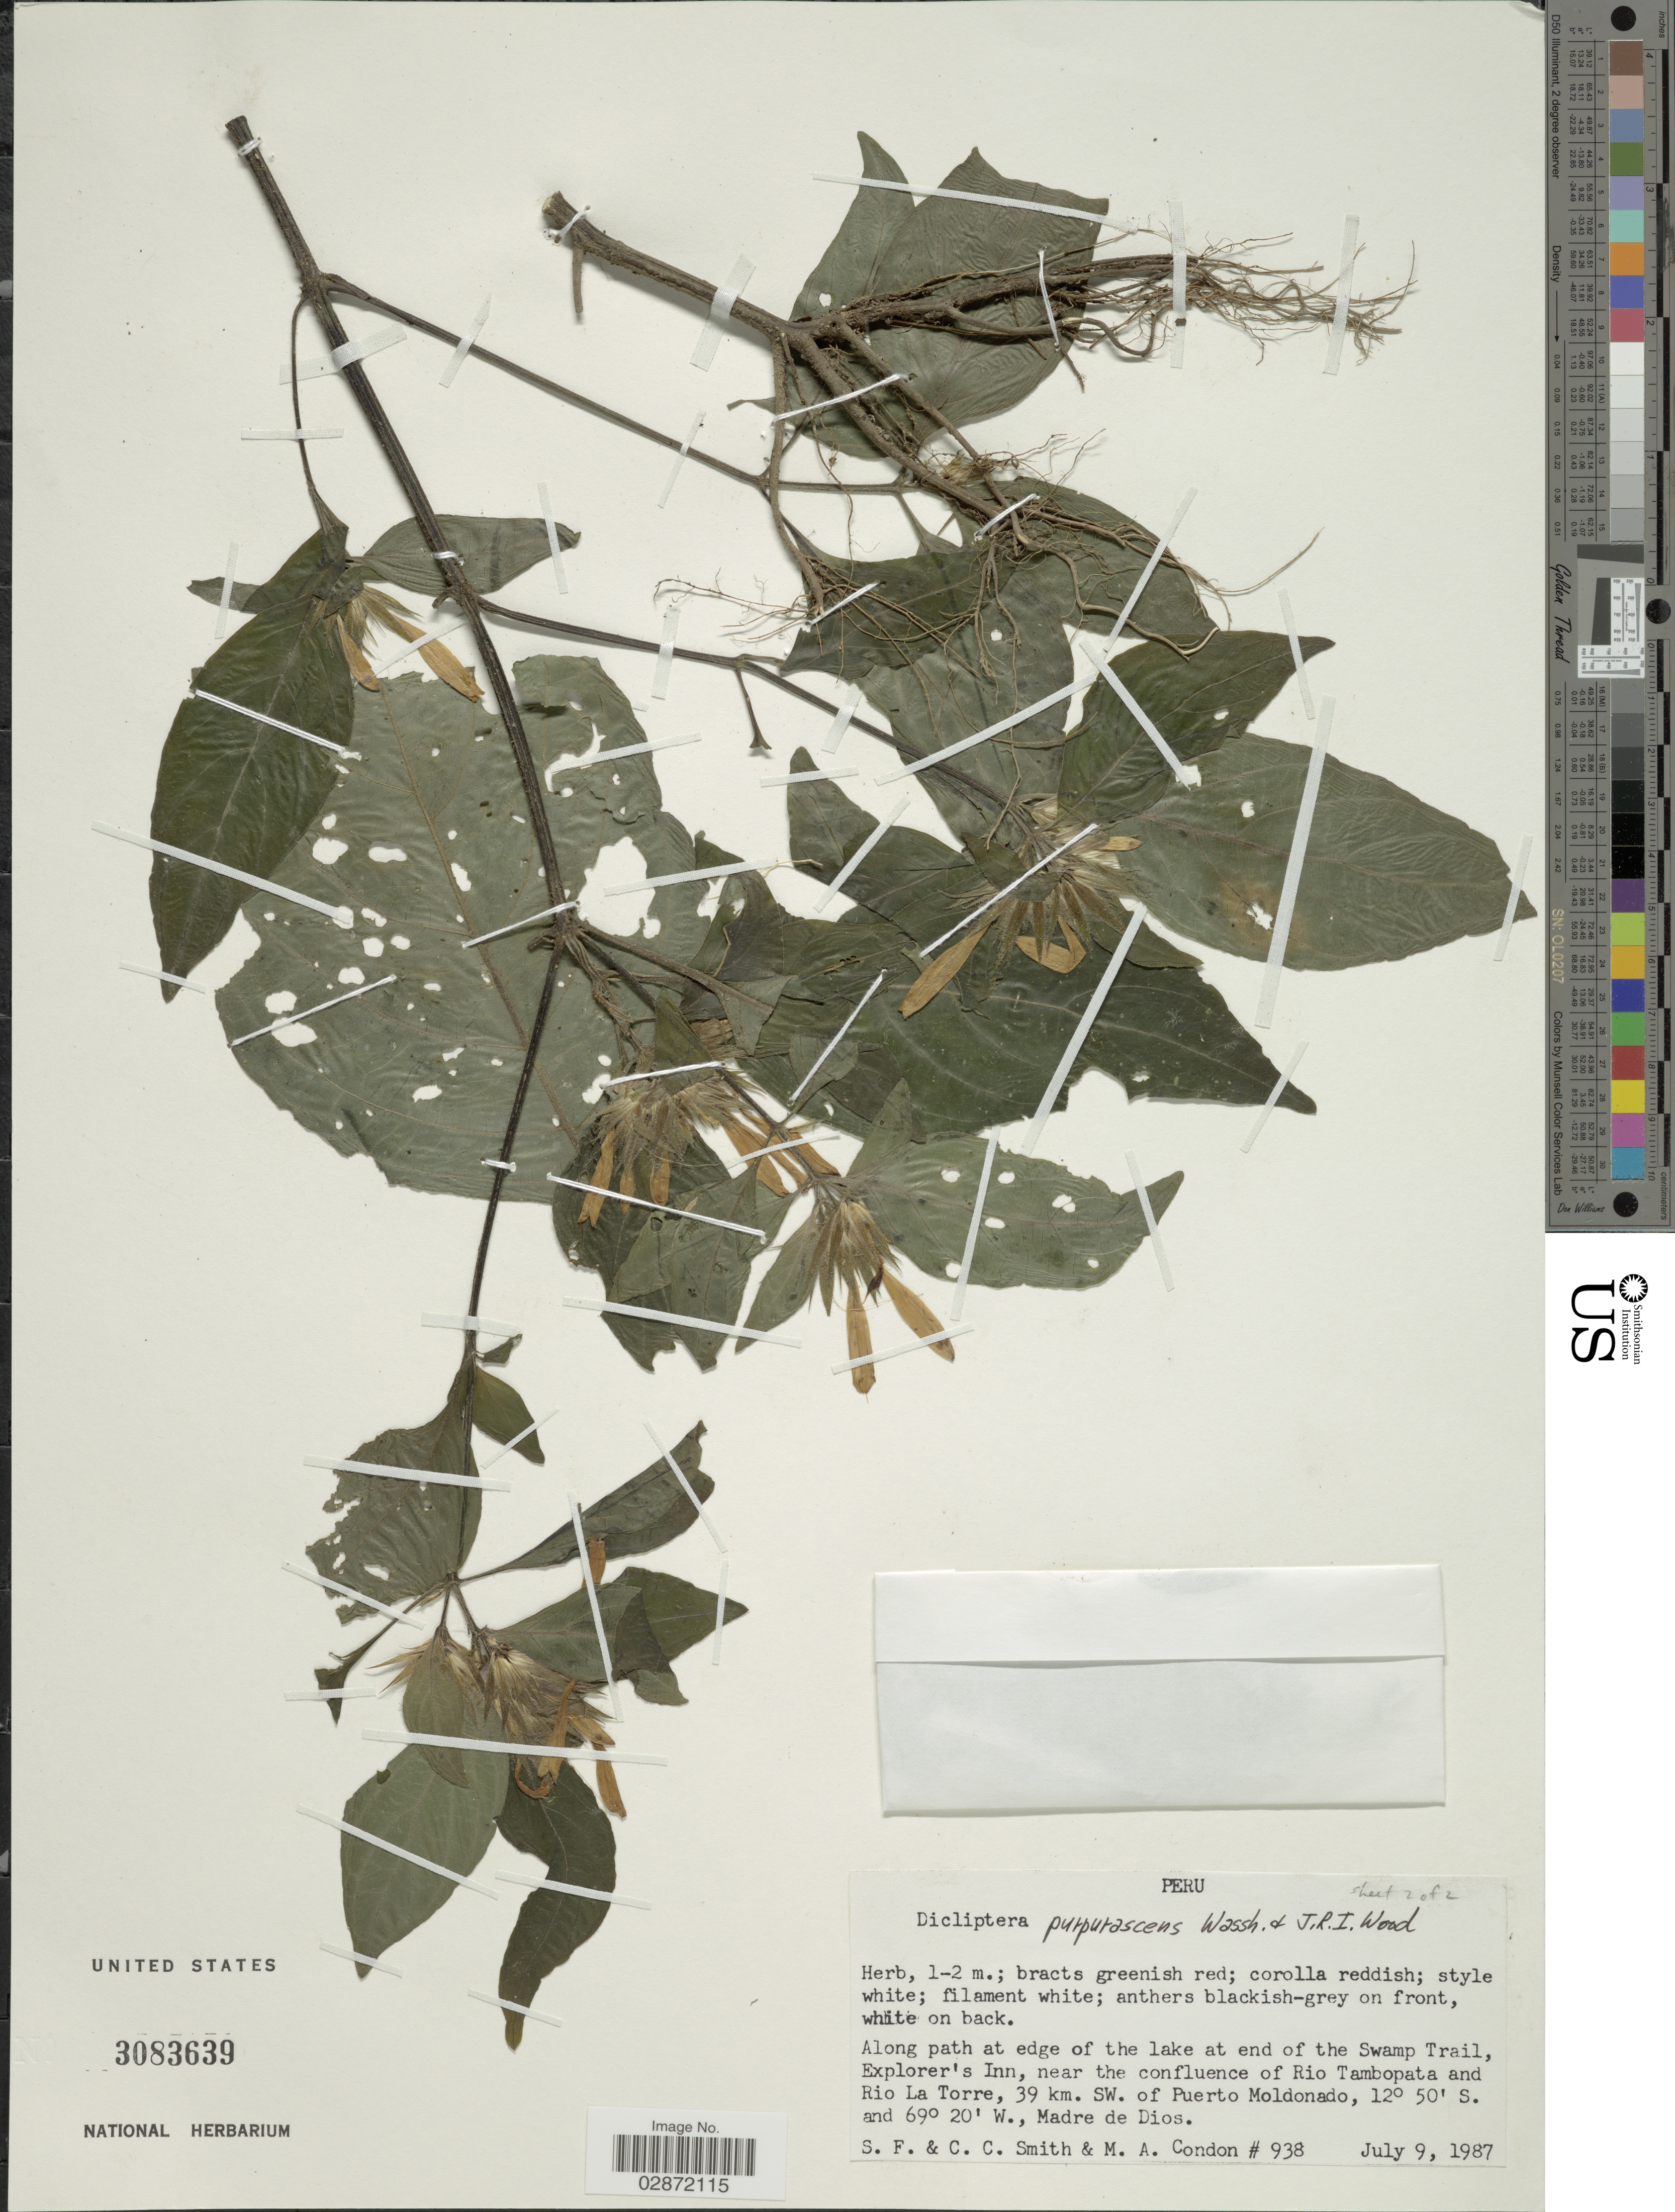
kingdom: Plantae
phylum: Tracheophyta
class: Magnoliopsida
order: Lamiales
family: Acanthaceae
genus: Dicliptera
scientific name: Dicliptera purpurascens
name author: Wassh. & J.R.I. Wood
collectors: S.F. Smith, C. C. Smith & M. Condon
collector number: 938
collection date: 1987-07-09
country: Peru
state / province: Madre de Dios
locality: Along path at edge of the lake at end of the Swamp Trail, Explorer's Inn, near the confluence of Rio Tambopata and Rio La Torre, 39 km. SW. of Puerto Moldonado.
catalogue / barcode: US 3083639